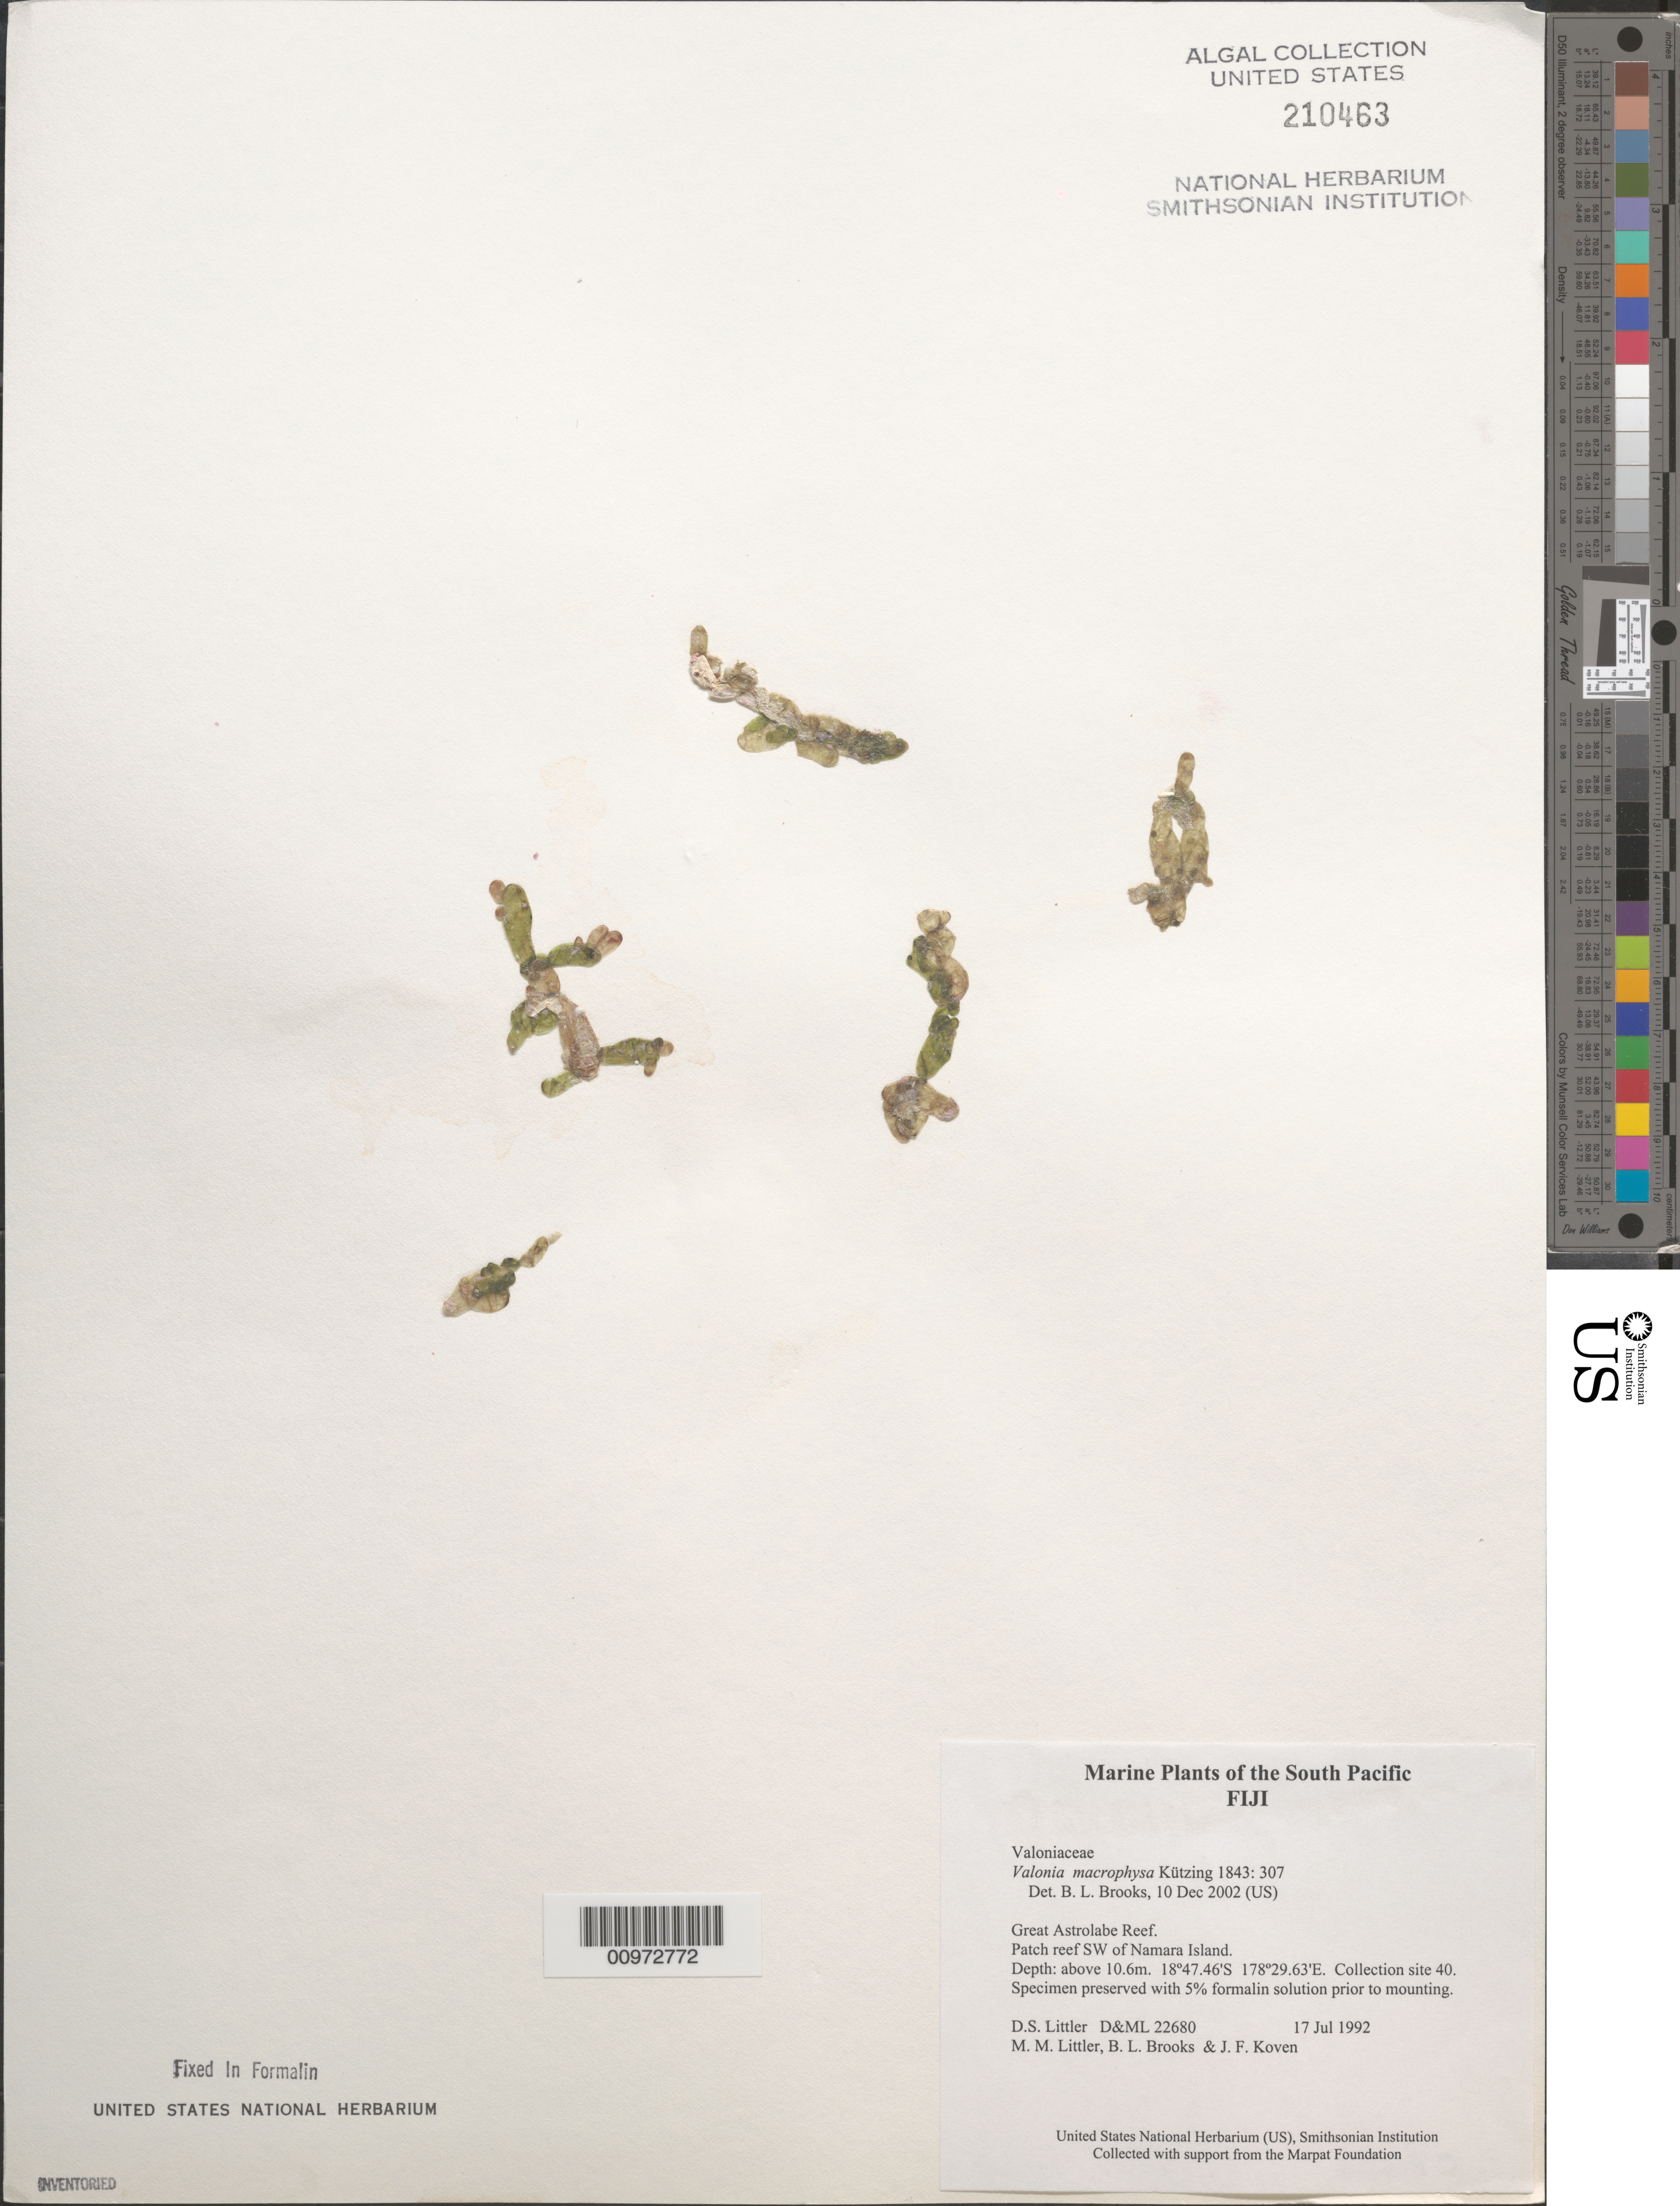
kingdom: Plantae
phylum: Chlorophyta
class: Ulvophyceae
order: Siphonocladales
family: Valoniaceae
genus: Valonia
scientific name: Valonia macrophysa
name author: Kütz.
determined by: Brooks, B. L., (BOT), Smithsonian Institution - National Museum of Natural History (UNITED STATES)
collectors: D. S. Littler, M. M. Littler, B. Brooks & J. Koven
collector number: D&ML 22680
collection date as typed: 17 Jul 1992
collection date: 1992-07-17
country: Fiji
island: Great Astrolabe Reef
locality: Great Astrolabe Reef, patch reef southwest of Namara Island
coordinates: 18 47.46'S, 178 29.63'E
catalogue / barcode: US 210463